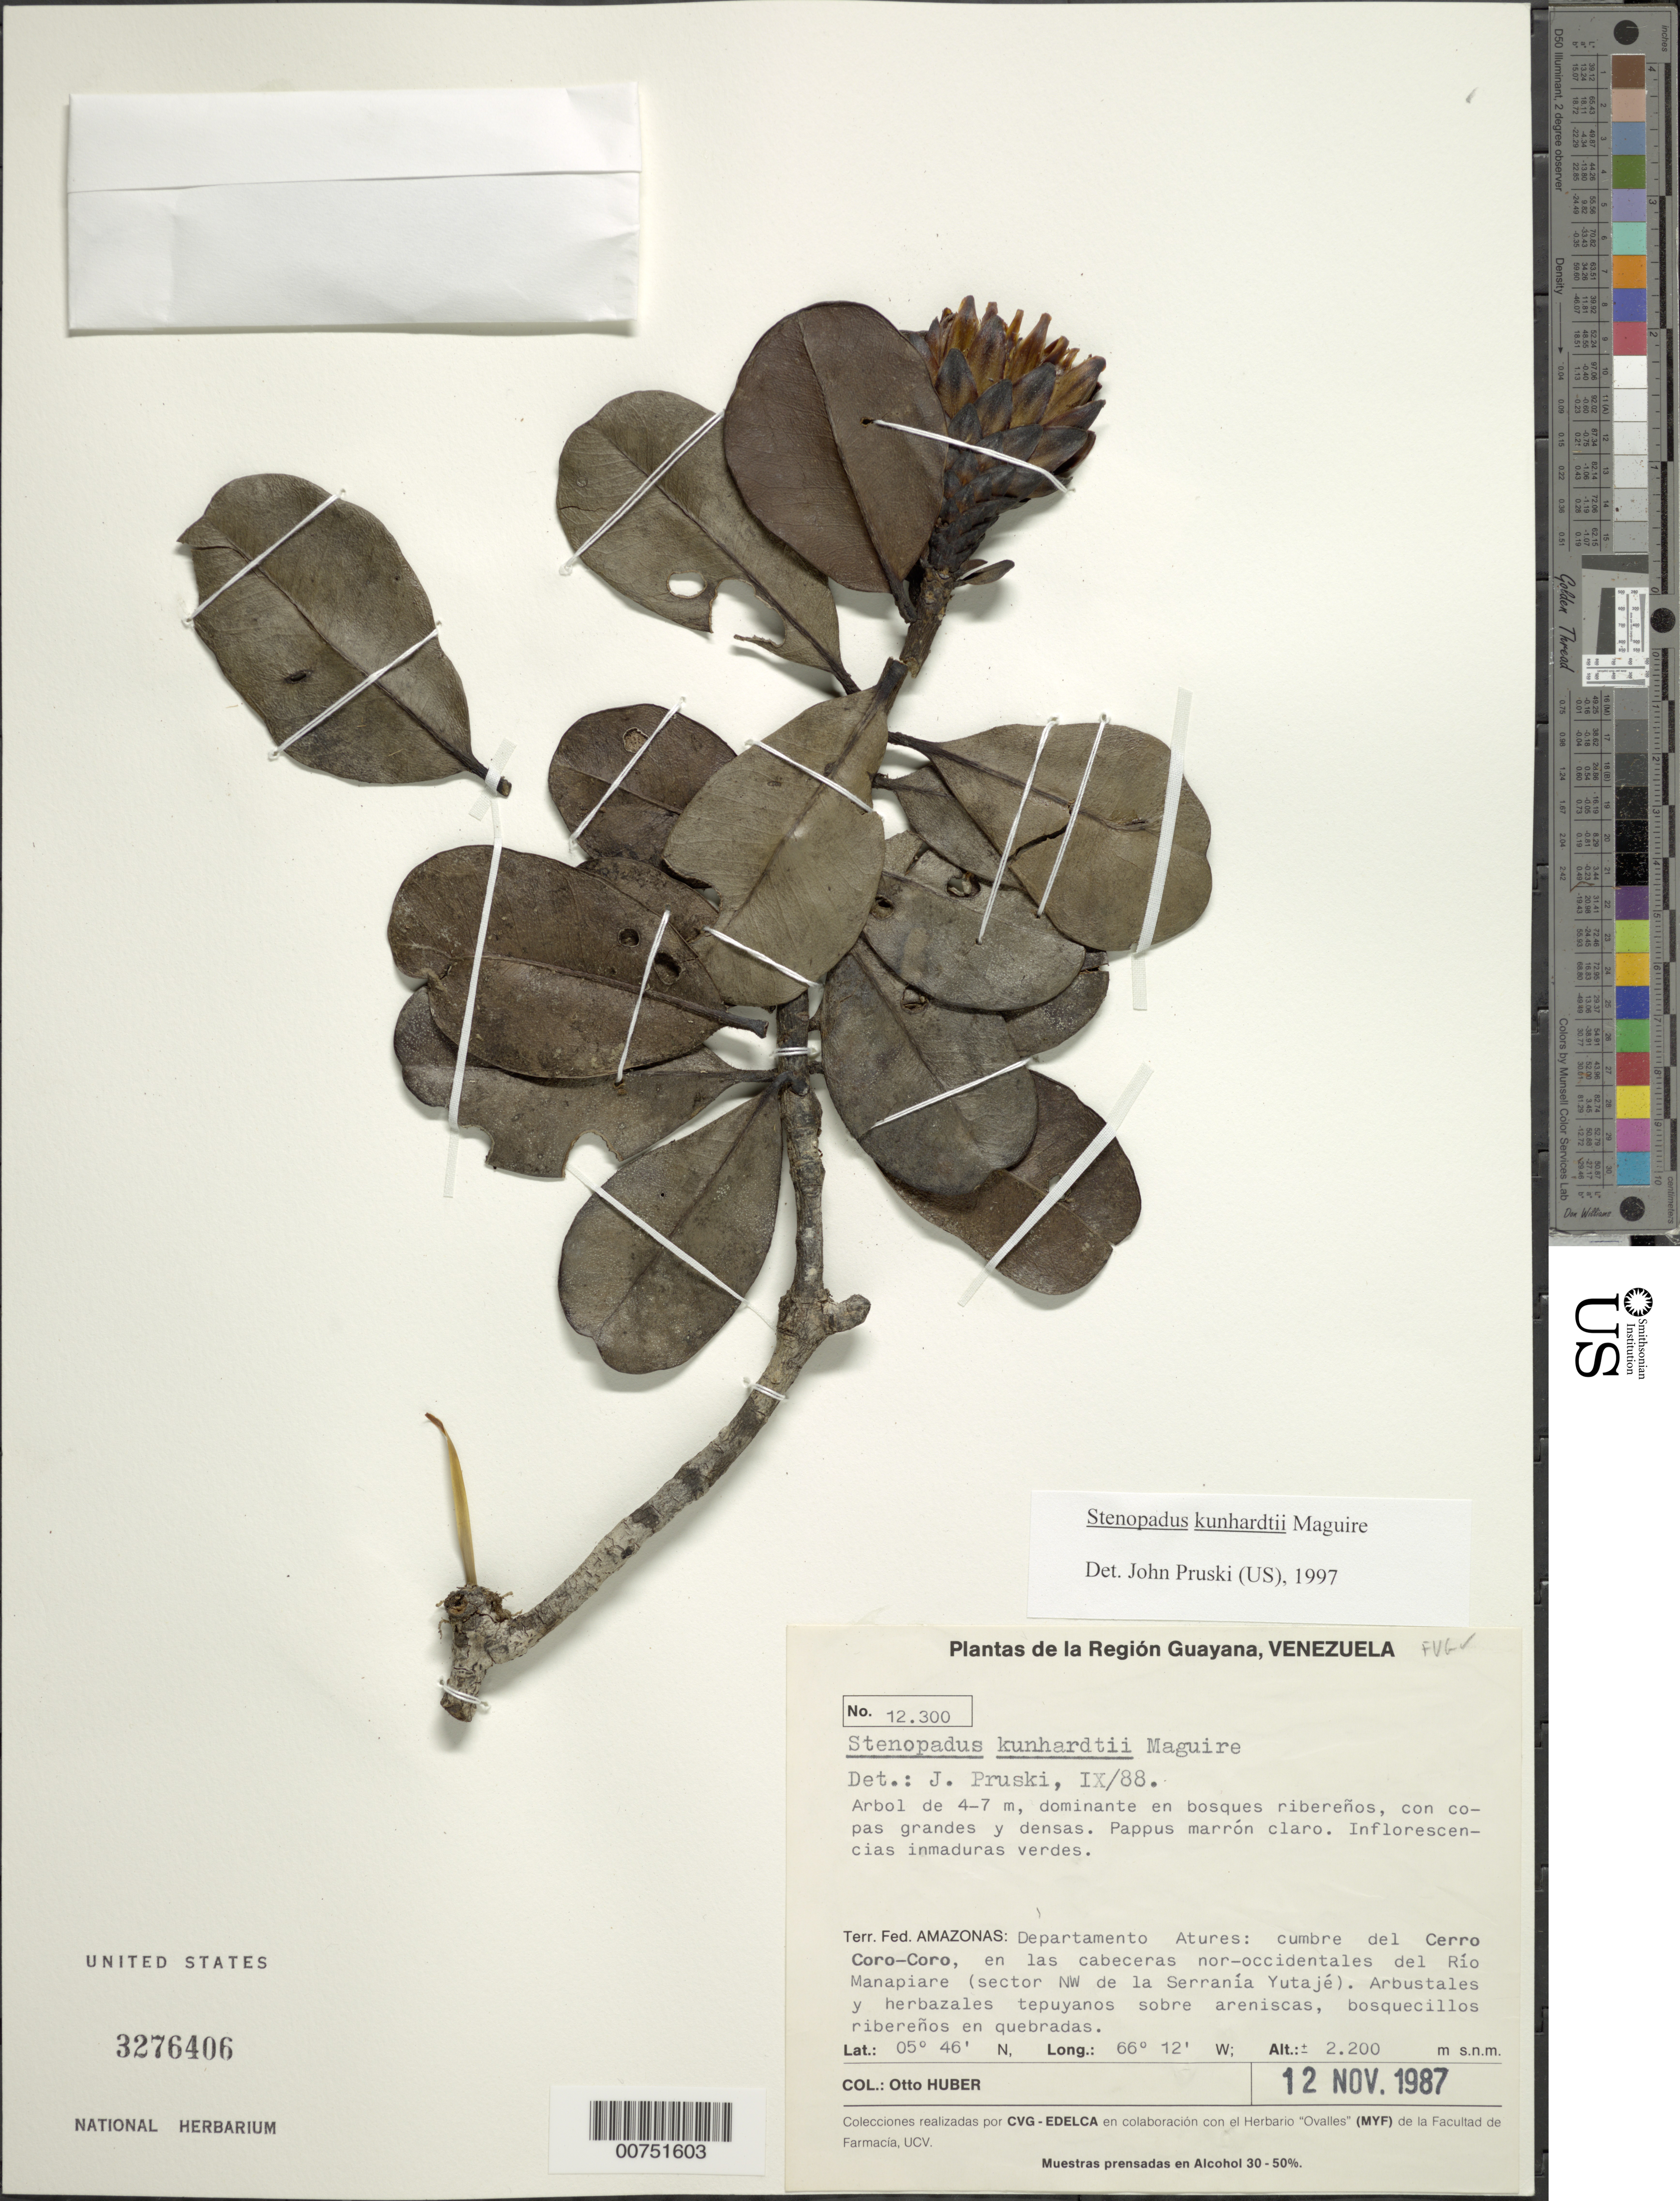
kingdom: Plantae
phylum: Tracheophyta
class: Magnoliopsida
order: Asterales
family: Asteraceae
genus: Stenopadus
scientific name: Stenopadus kunhardtii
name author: Maguire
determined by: Pruski, J. F.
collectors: O. Huber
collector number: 12300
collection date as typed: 12-Nov-87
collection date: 1987-11-12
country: Venezuela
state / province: Amazonas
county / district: Atures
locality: Cerro Coro-Coro, en las cabeceras nor-occidentales del Río Manapiare (Sector NW de la Serranía Yutajé)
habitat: Bosque riberenos. Arbutales y herbazales tepuyanos sobre areniscas, bosquecillos riberenos en quebradas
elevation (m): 2200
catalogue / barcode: US 3276406